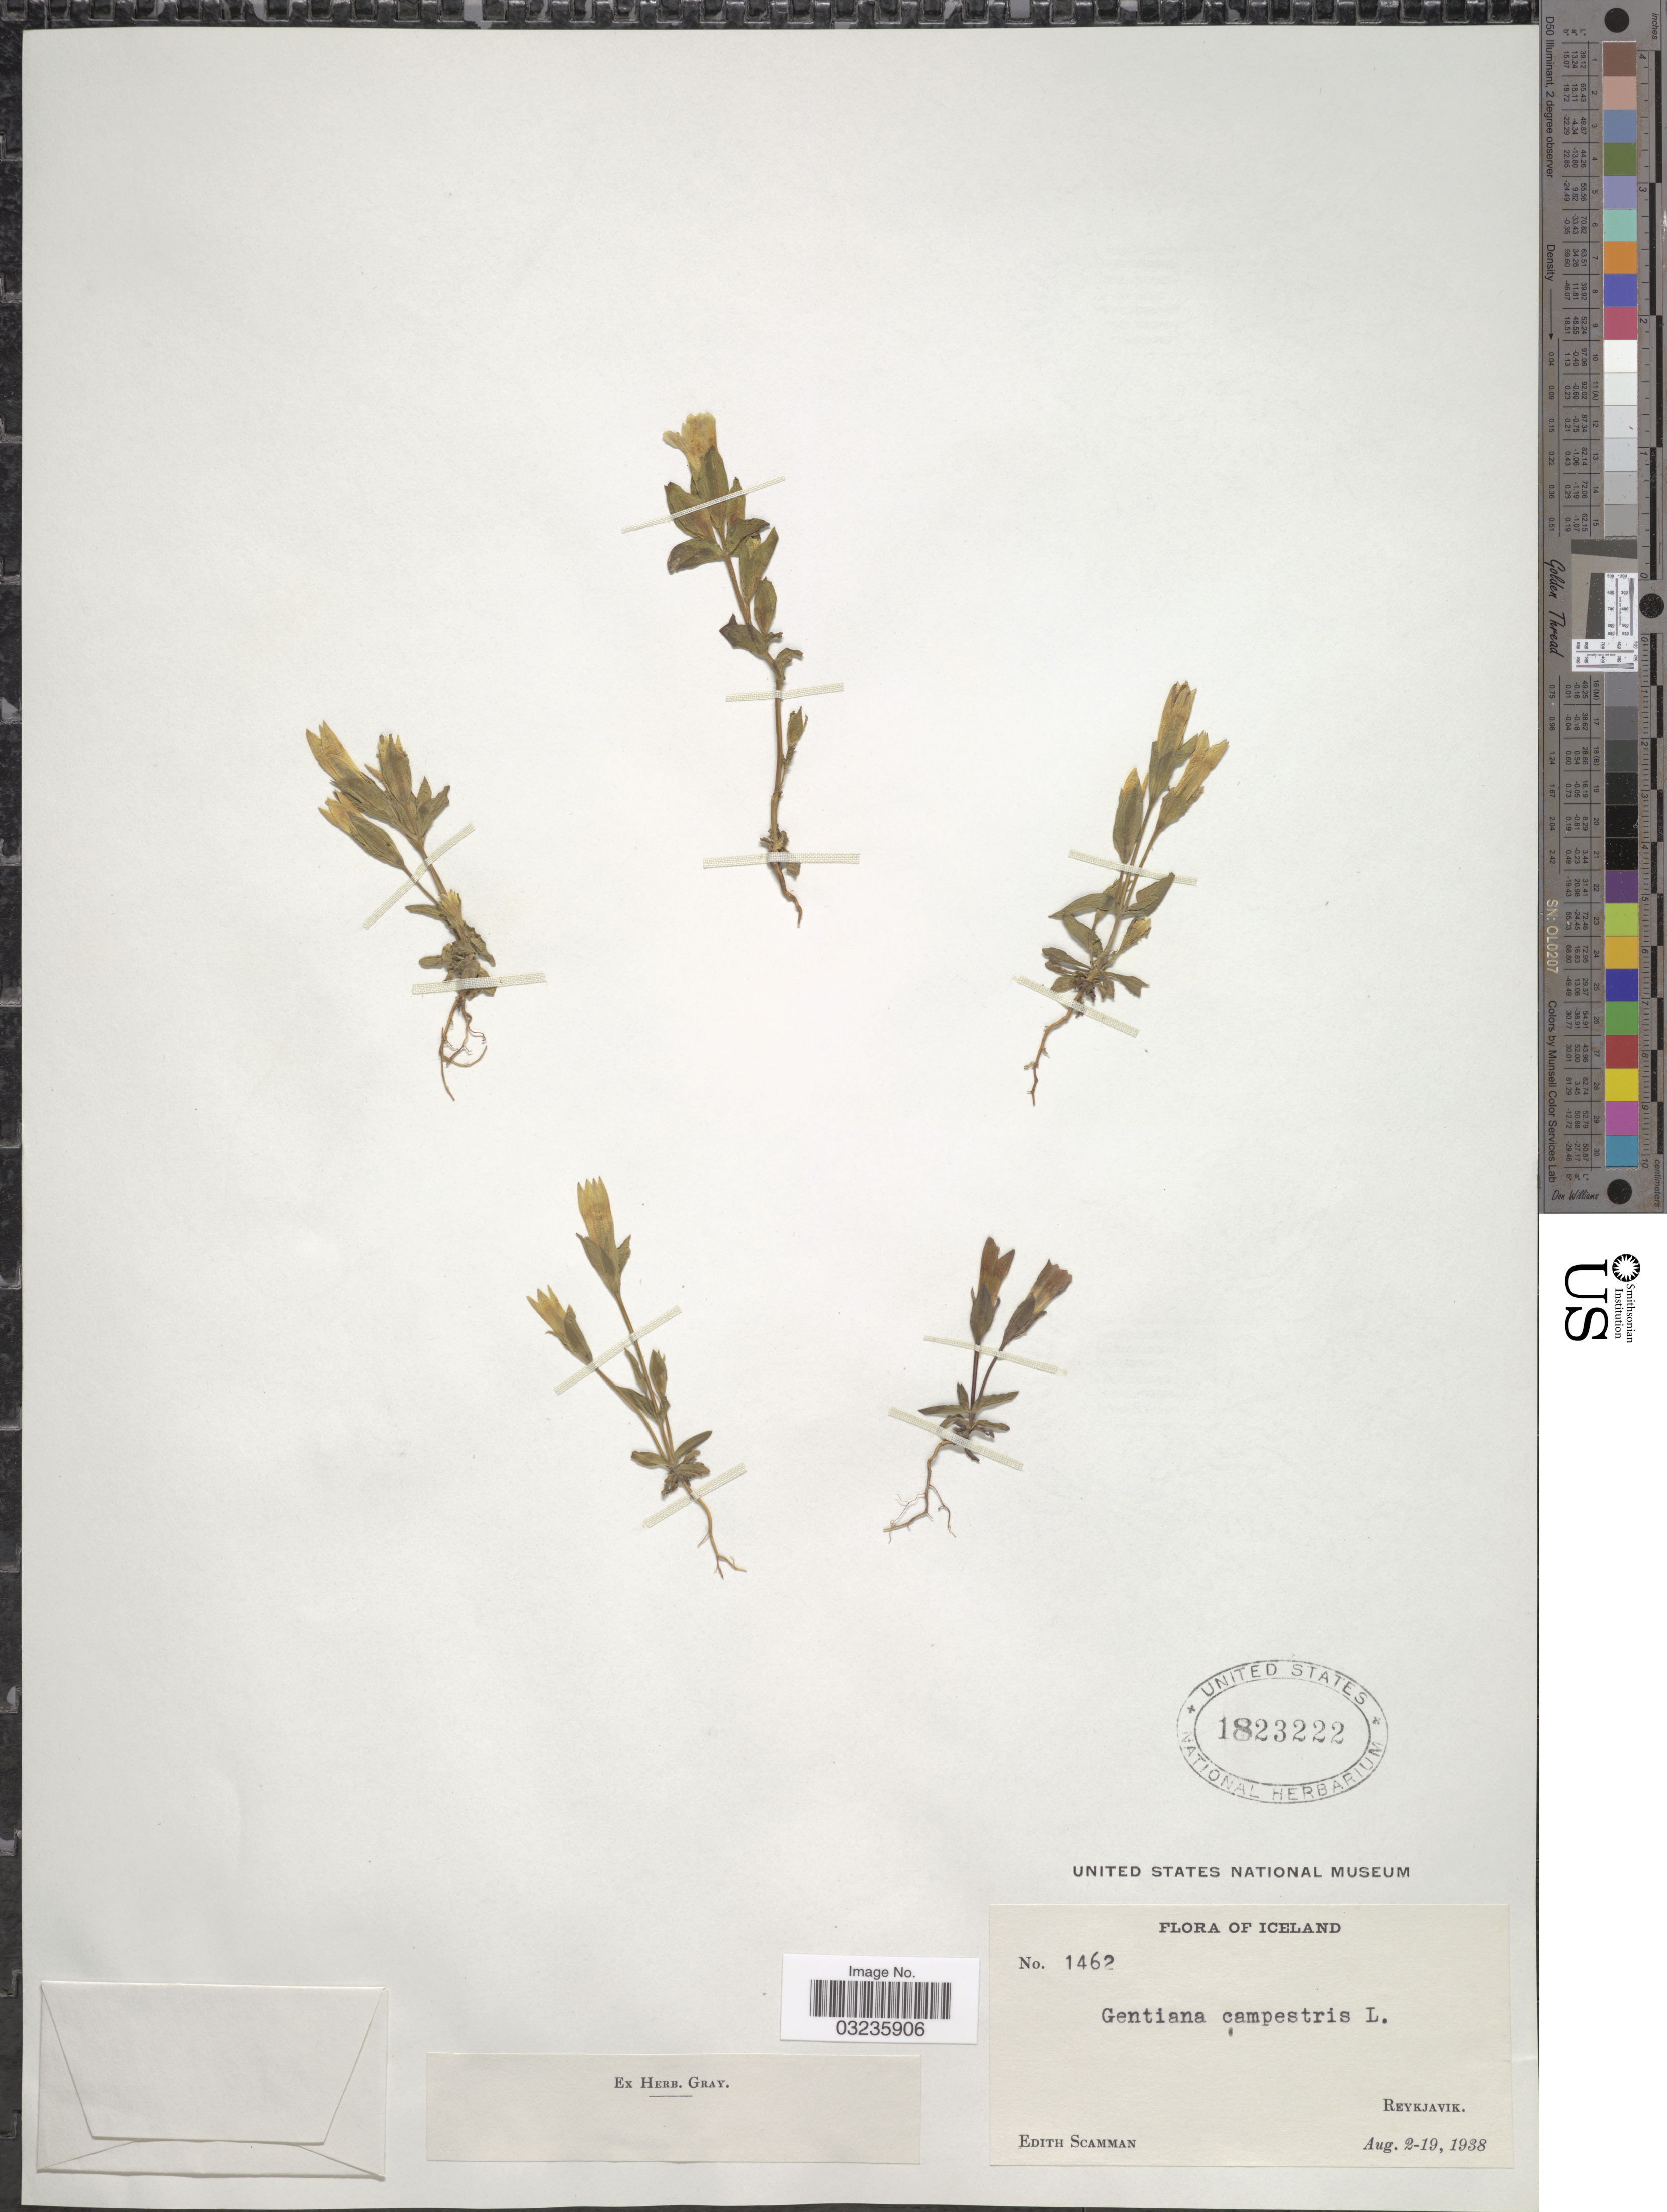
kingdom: Plantae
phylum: Tracheophyta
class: Magnoliopsida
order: Gentianales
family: Gentianaceae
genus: Gentiana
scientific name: Gentiana campestris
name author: L.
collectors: E. Scamman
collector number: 1462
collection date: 1938-08-02/1938-08-19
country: Iceland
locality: Reykjavik.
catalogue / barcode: US 1823222